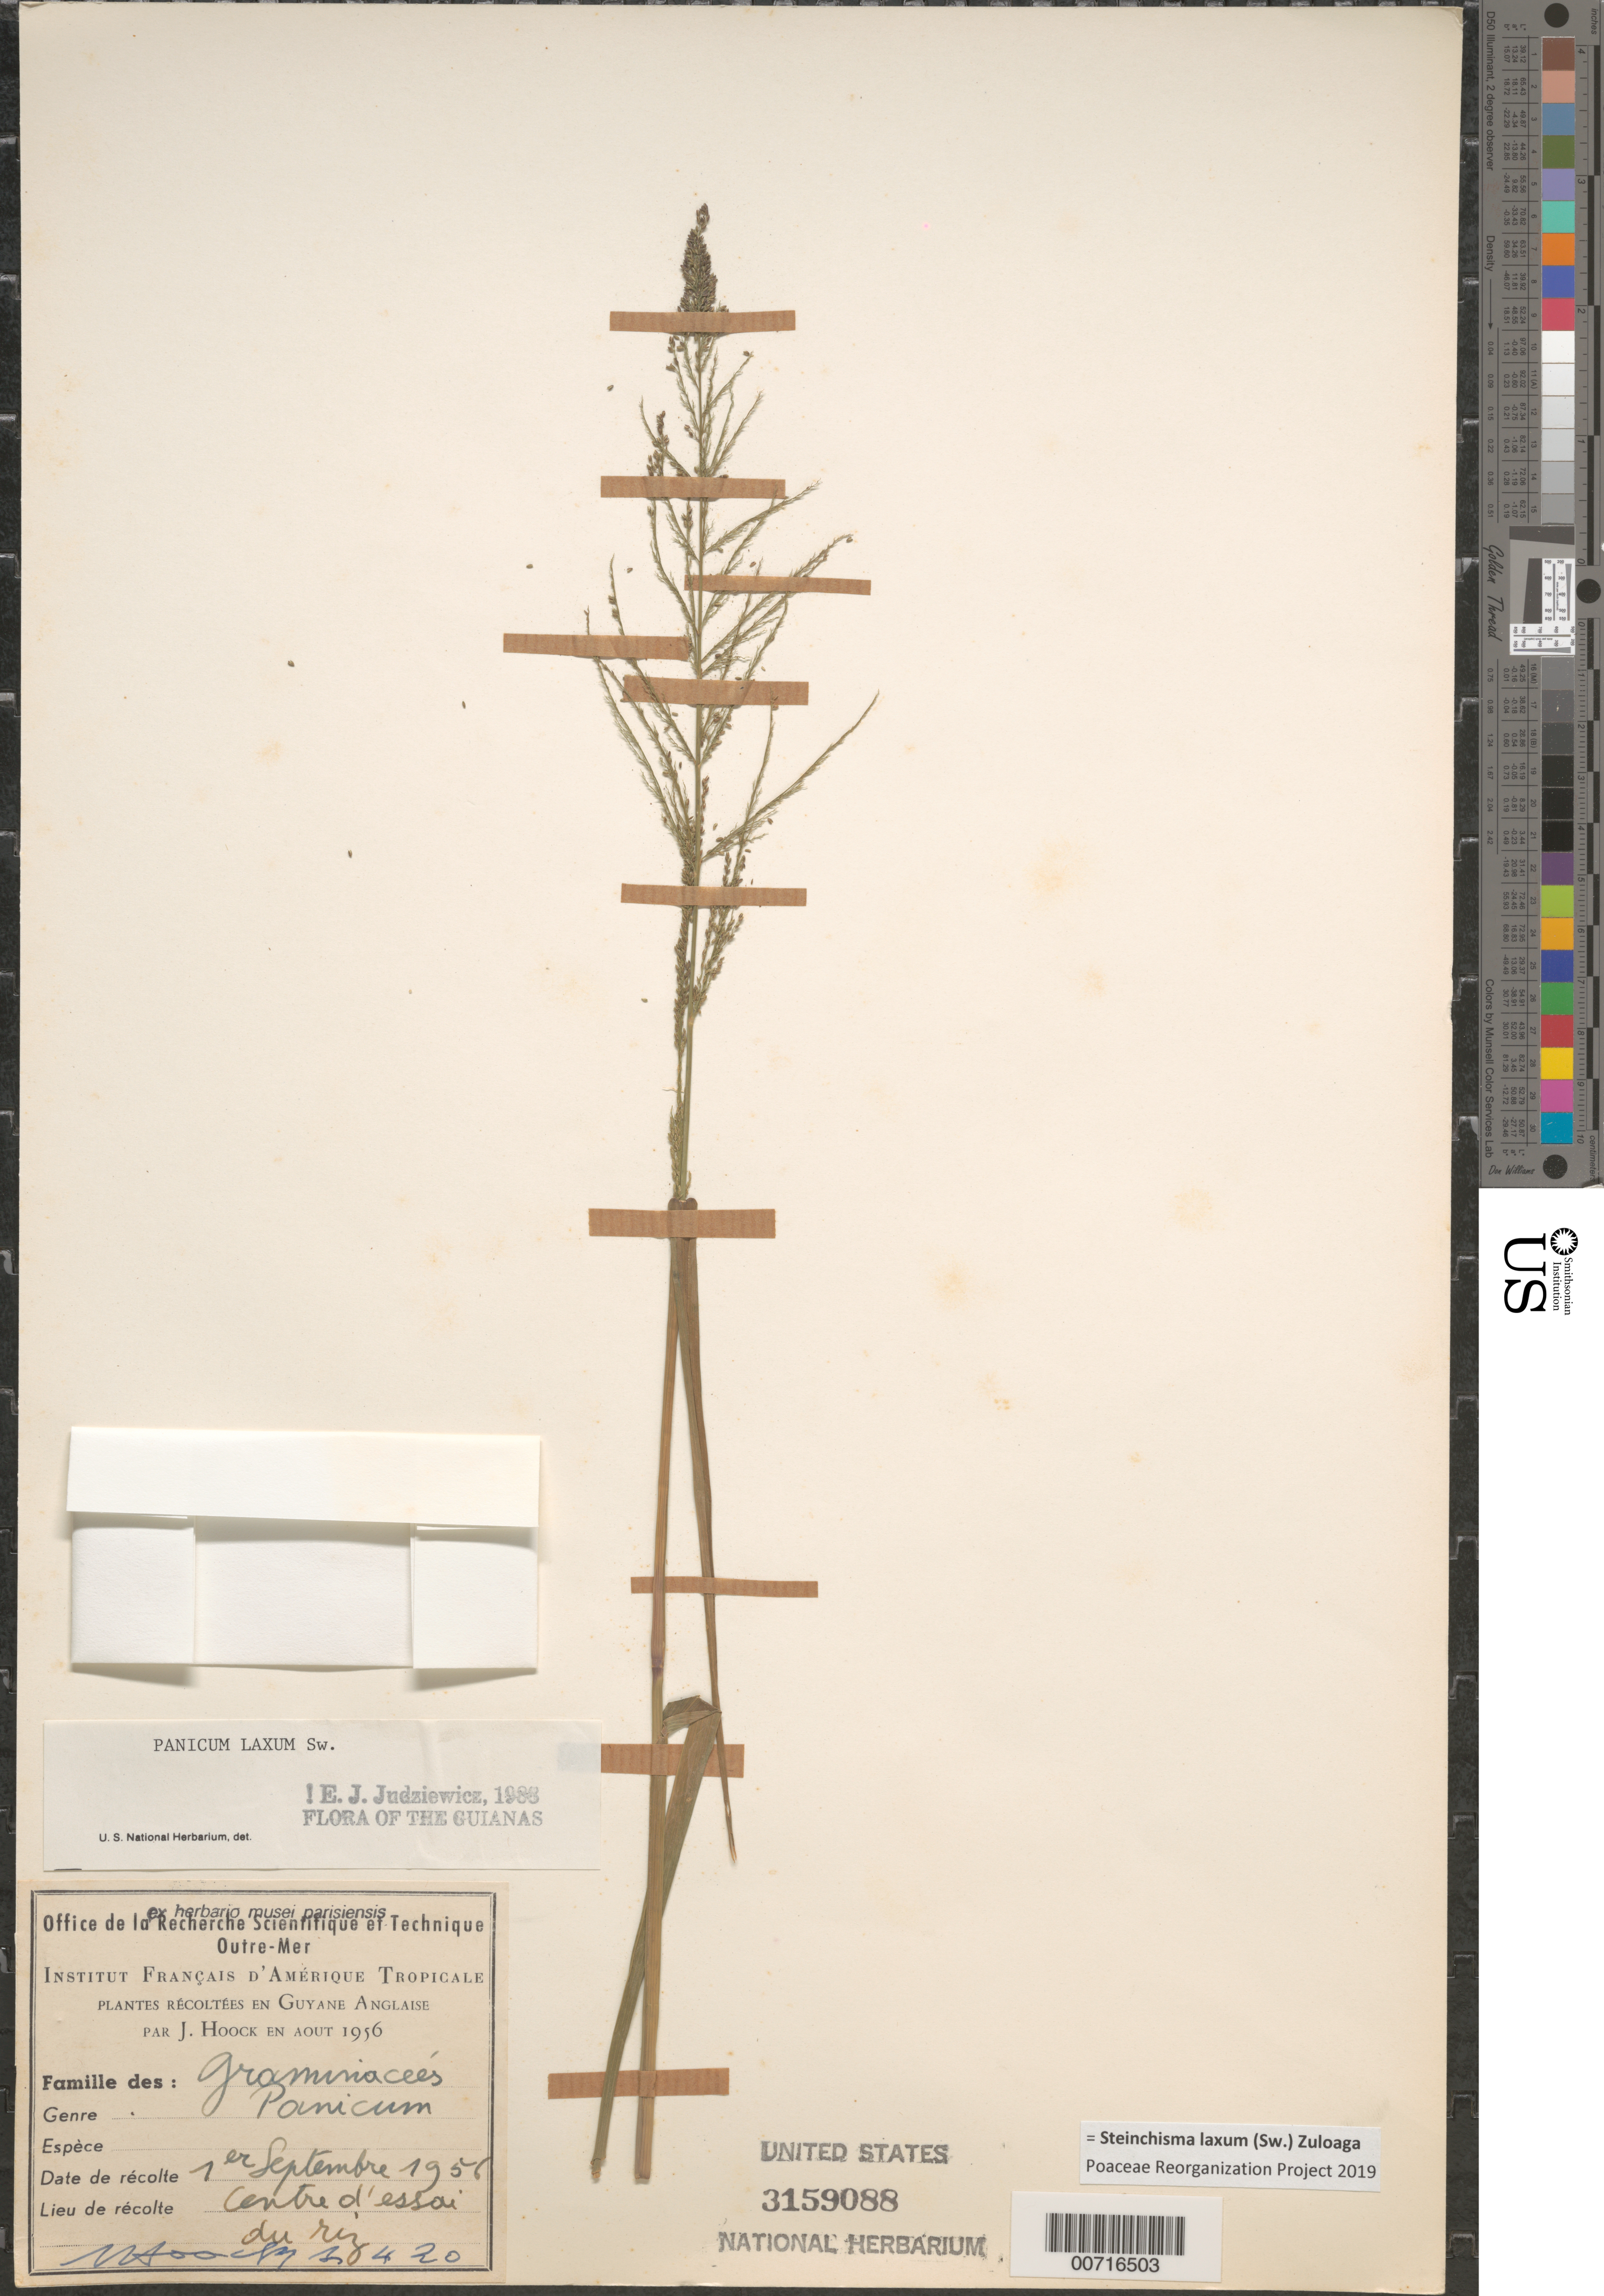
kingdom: Plantae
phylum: Tracheophyta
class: Liliopsida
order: Poales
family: Poaceae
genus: Panicum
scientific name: Panicum laxum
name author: Sw.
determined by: Judziewicz, E. J.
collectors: J. Hoock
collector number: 1420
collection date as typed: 1-Sep-56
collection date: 1956-09-01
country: Guyana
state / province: Mahaica-Berbice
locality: Centre d'essai du riz [Rice Research Station]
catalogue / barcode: US 3159088